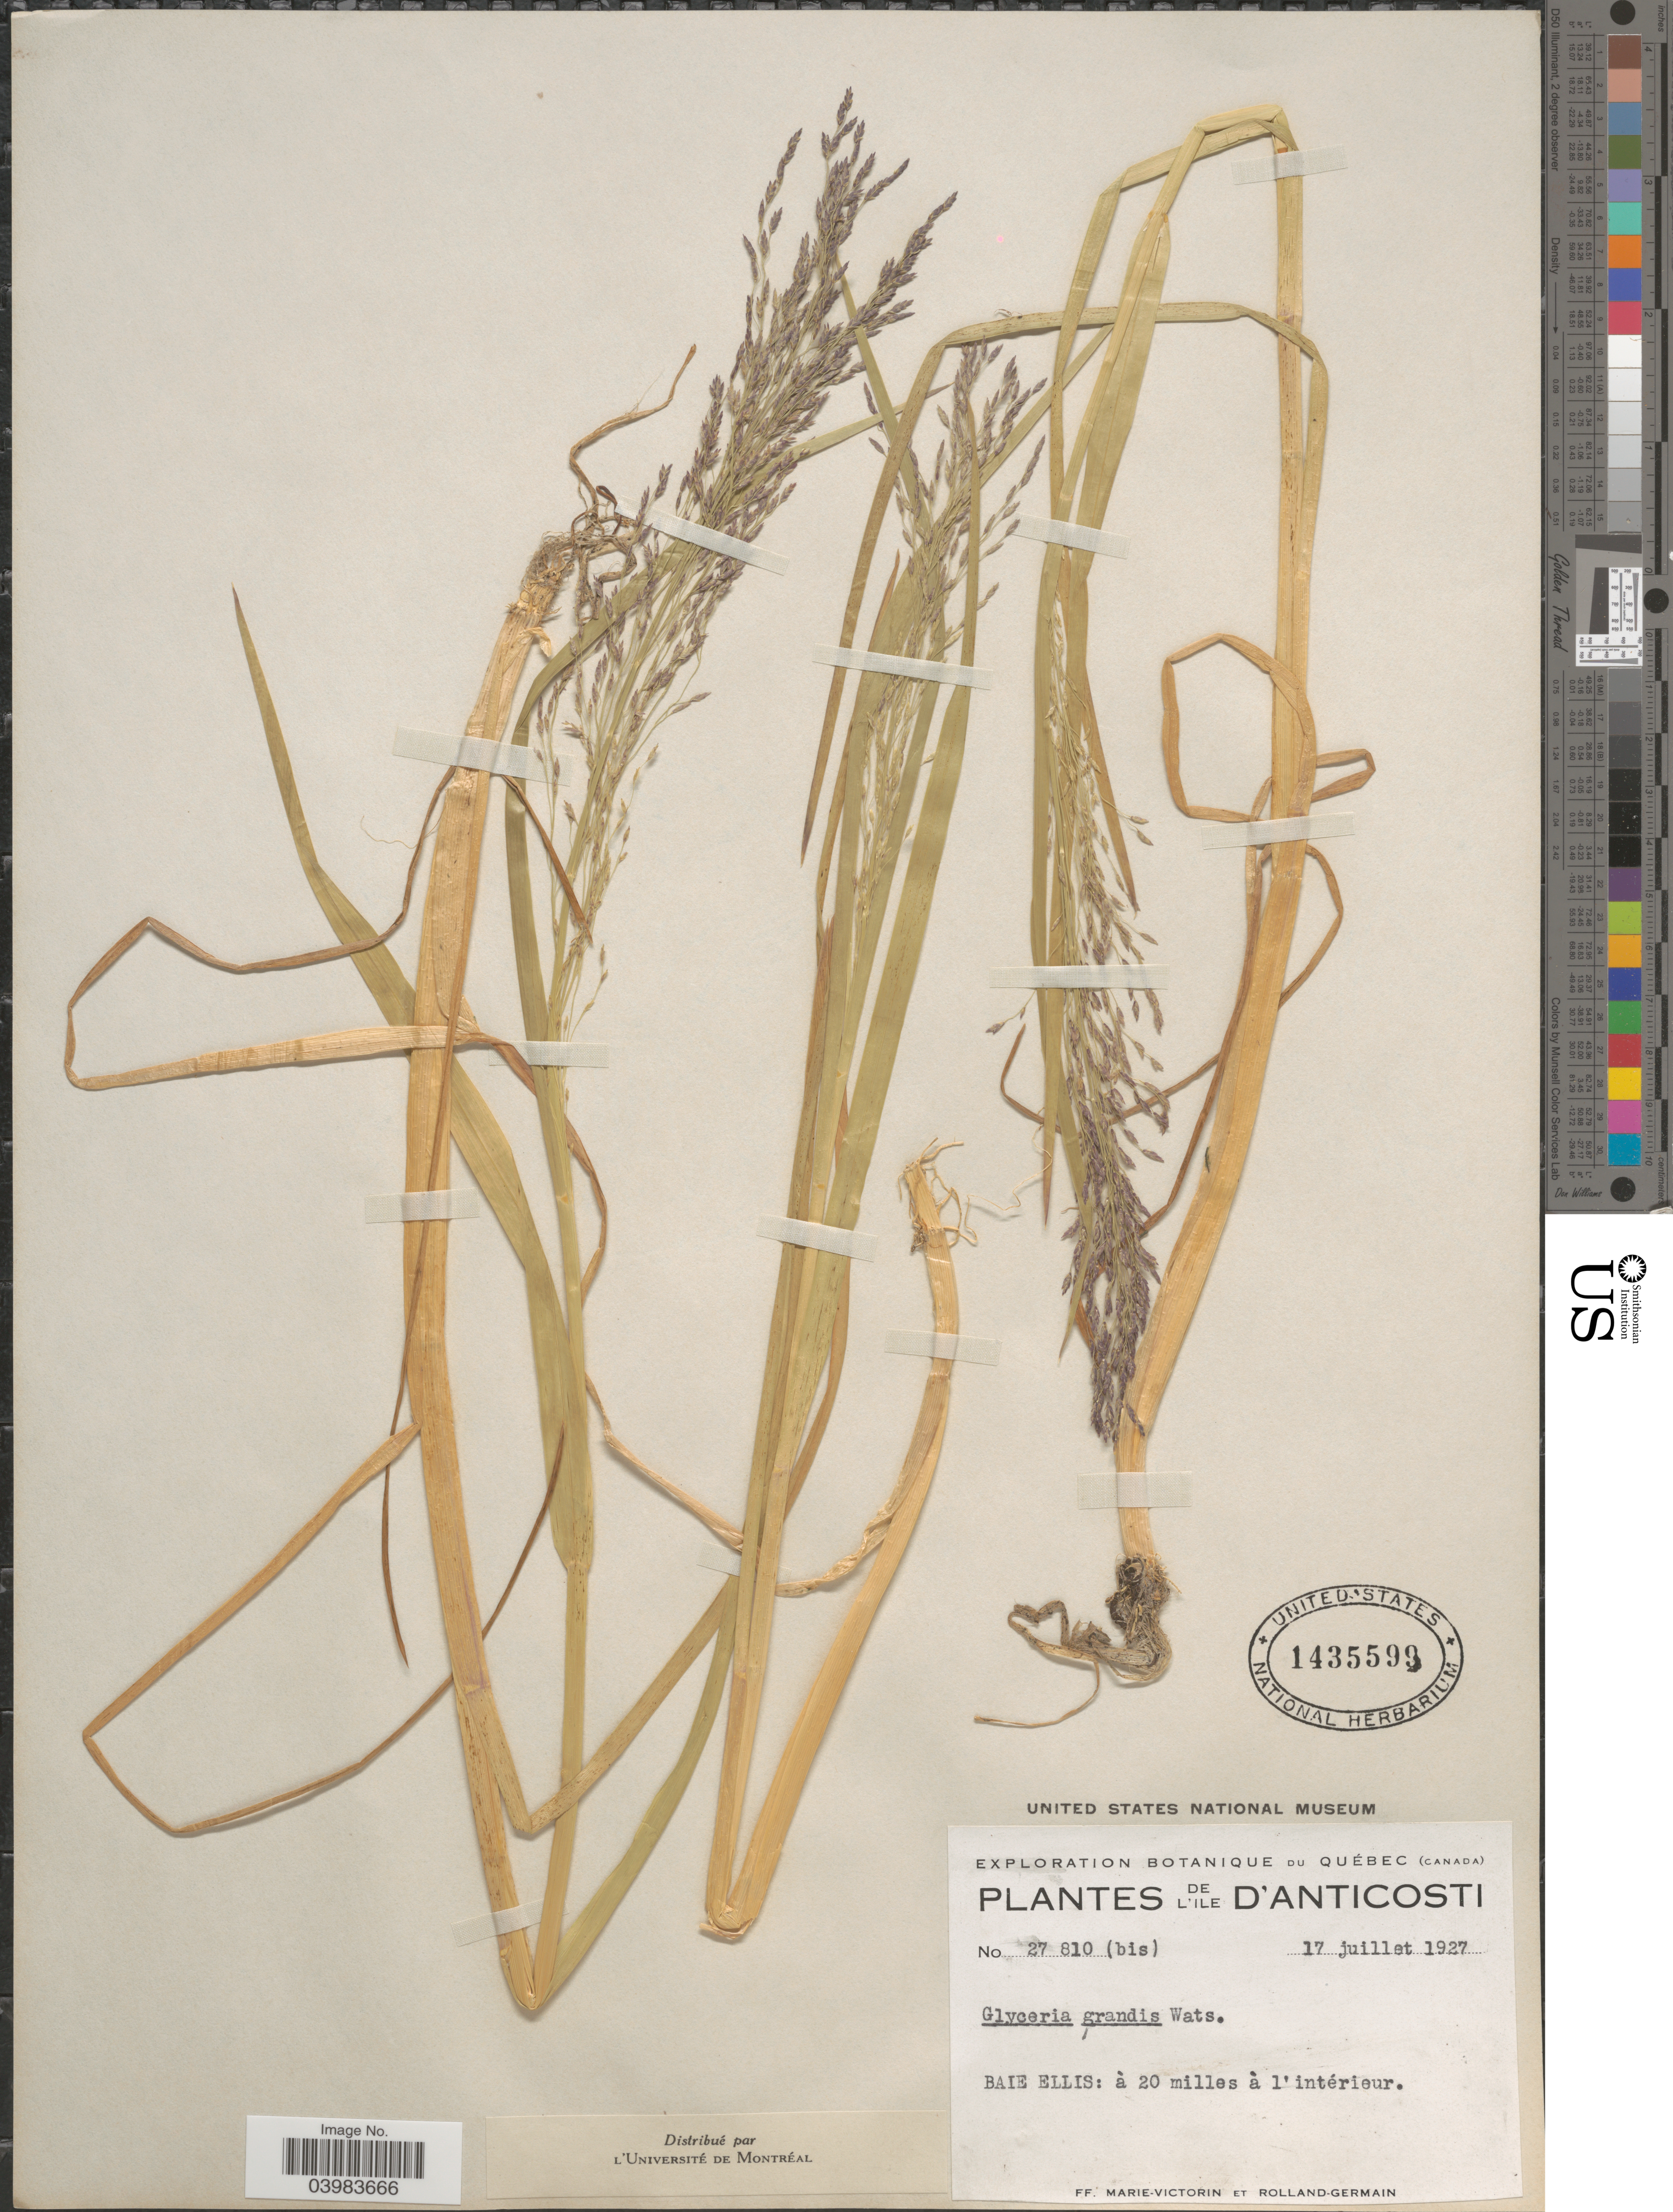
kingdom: Plantae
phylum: Tracheophyta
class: Liliopsida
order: Poales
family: Poaceae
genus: Glyceria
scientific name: Glyceria grandis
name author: S. Watson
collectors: F. Marie-Victorin & Rolland-Germain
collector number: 27810 (bis)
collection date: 1927-07-17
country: Canada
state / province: Quebec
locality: L'ile D'Anticosti. Baie Ellis: à 20 milles à l'intérieur.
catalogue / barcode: US 1435599